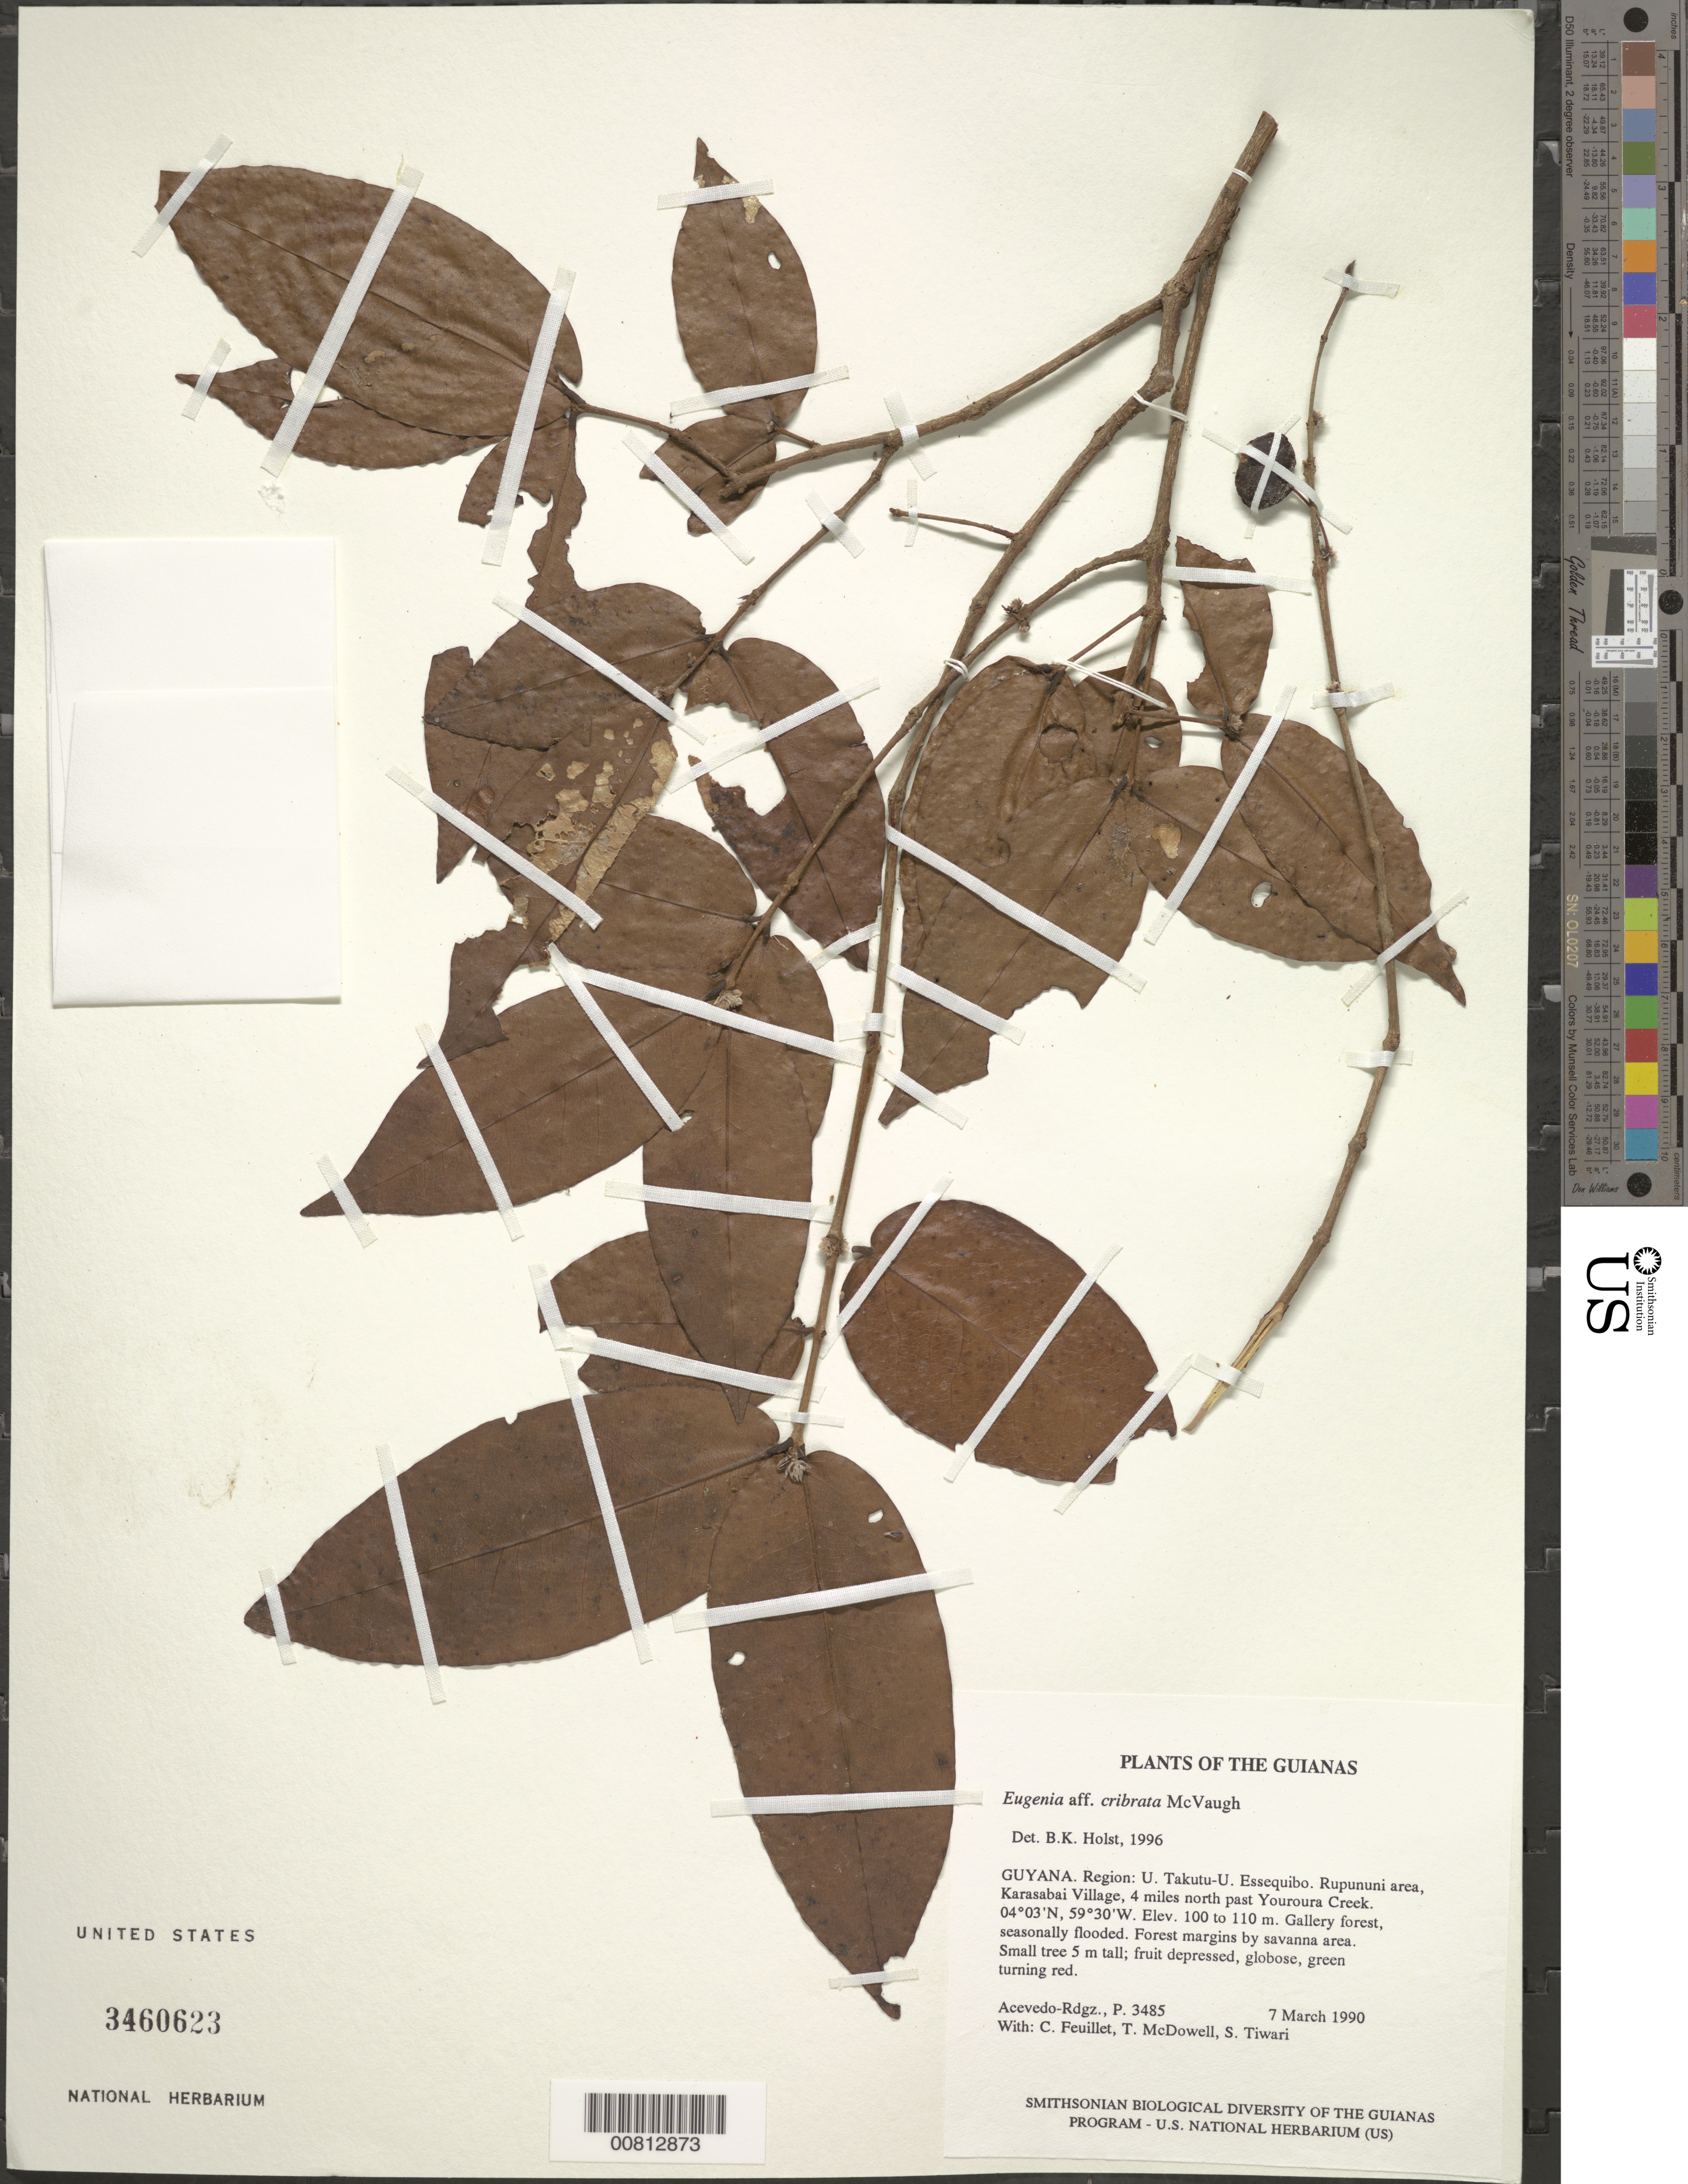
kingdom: Plantae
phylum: Tracheophyta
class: Magnoliopsida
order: Myrtales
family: Myrtaceae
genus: Eugenia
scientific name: Eugenia cribrata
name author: McVaugh in Maguire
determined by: Holst, Bruce K.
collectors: P. Acevedo-Rodr., C. Feuillet, T. McDowell & S. Tiwari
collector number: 3485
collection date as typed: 07 Mar 1990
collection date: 1990-03-07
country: Guyana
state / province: U. Takutu-U. Essequibo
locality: Rupununi area, Karasabai Village, 4 miles north past Youroura Creek.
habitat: Gallery forest, seasonally flooded. Forest margins by savanna area.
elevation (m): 100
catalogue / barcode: US 3460623